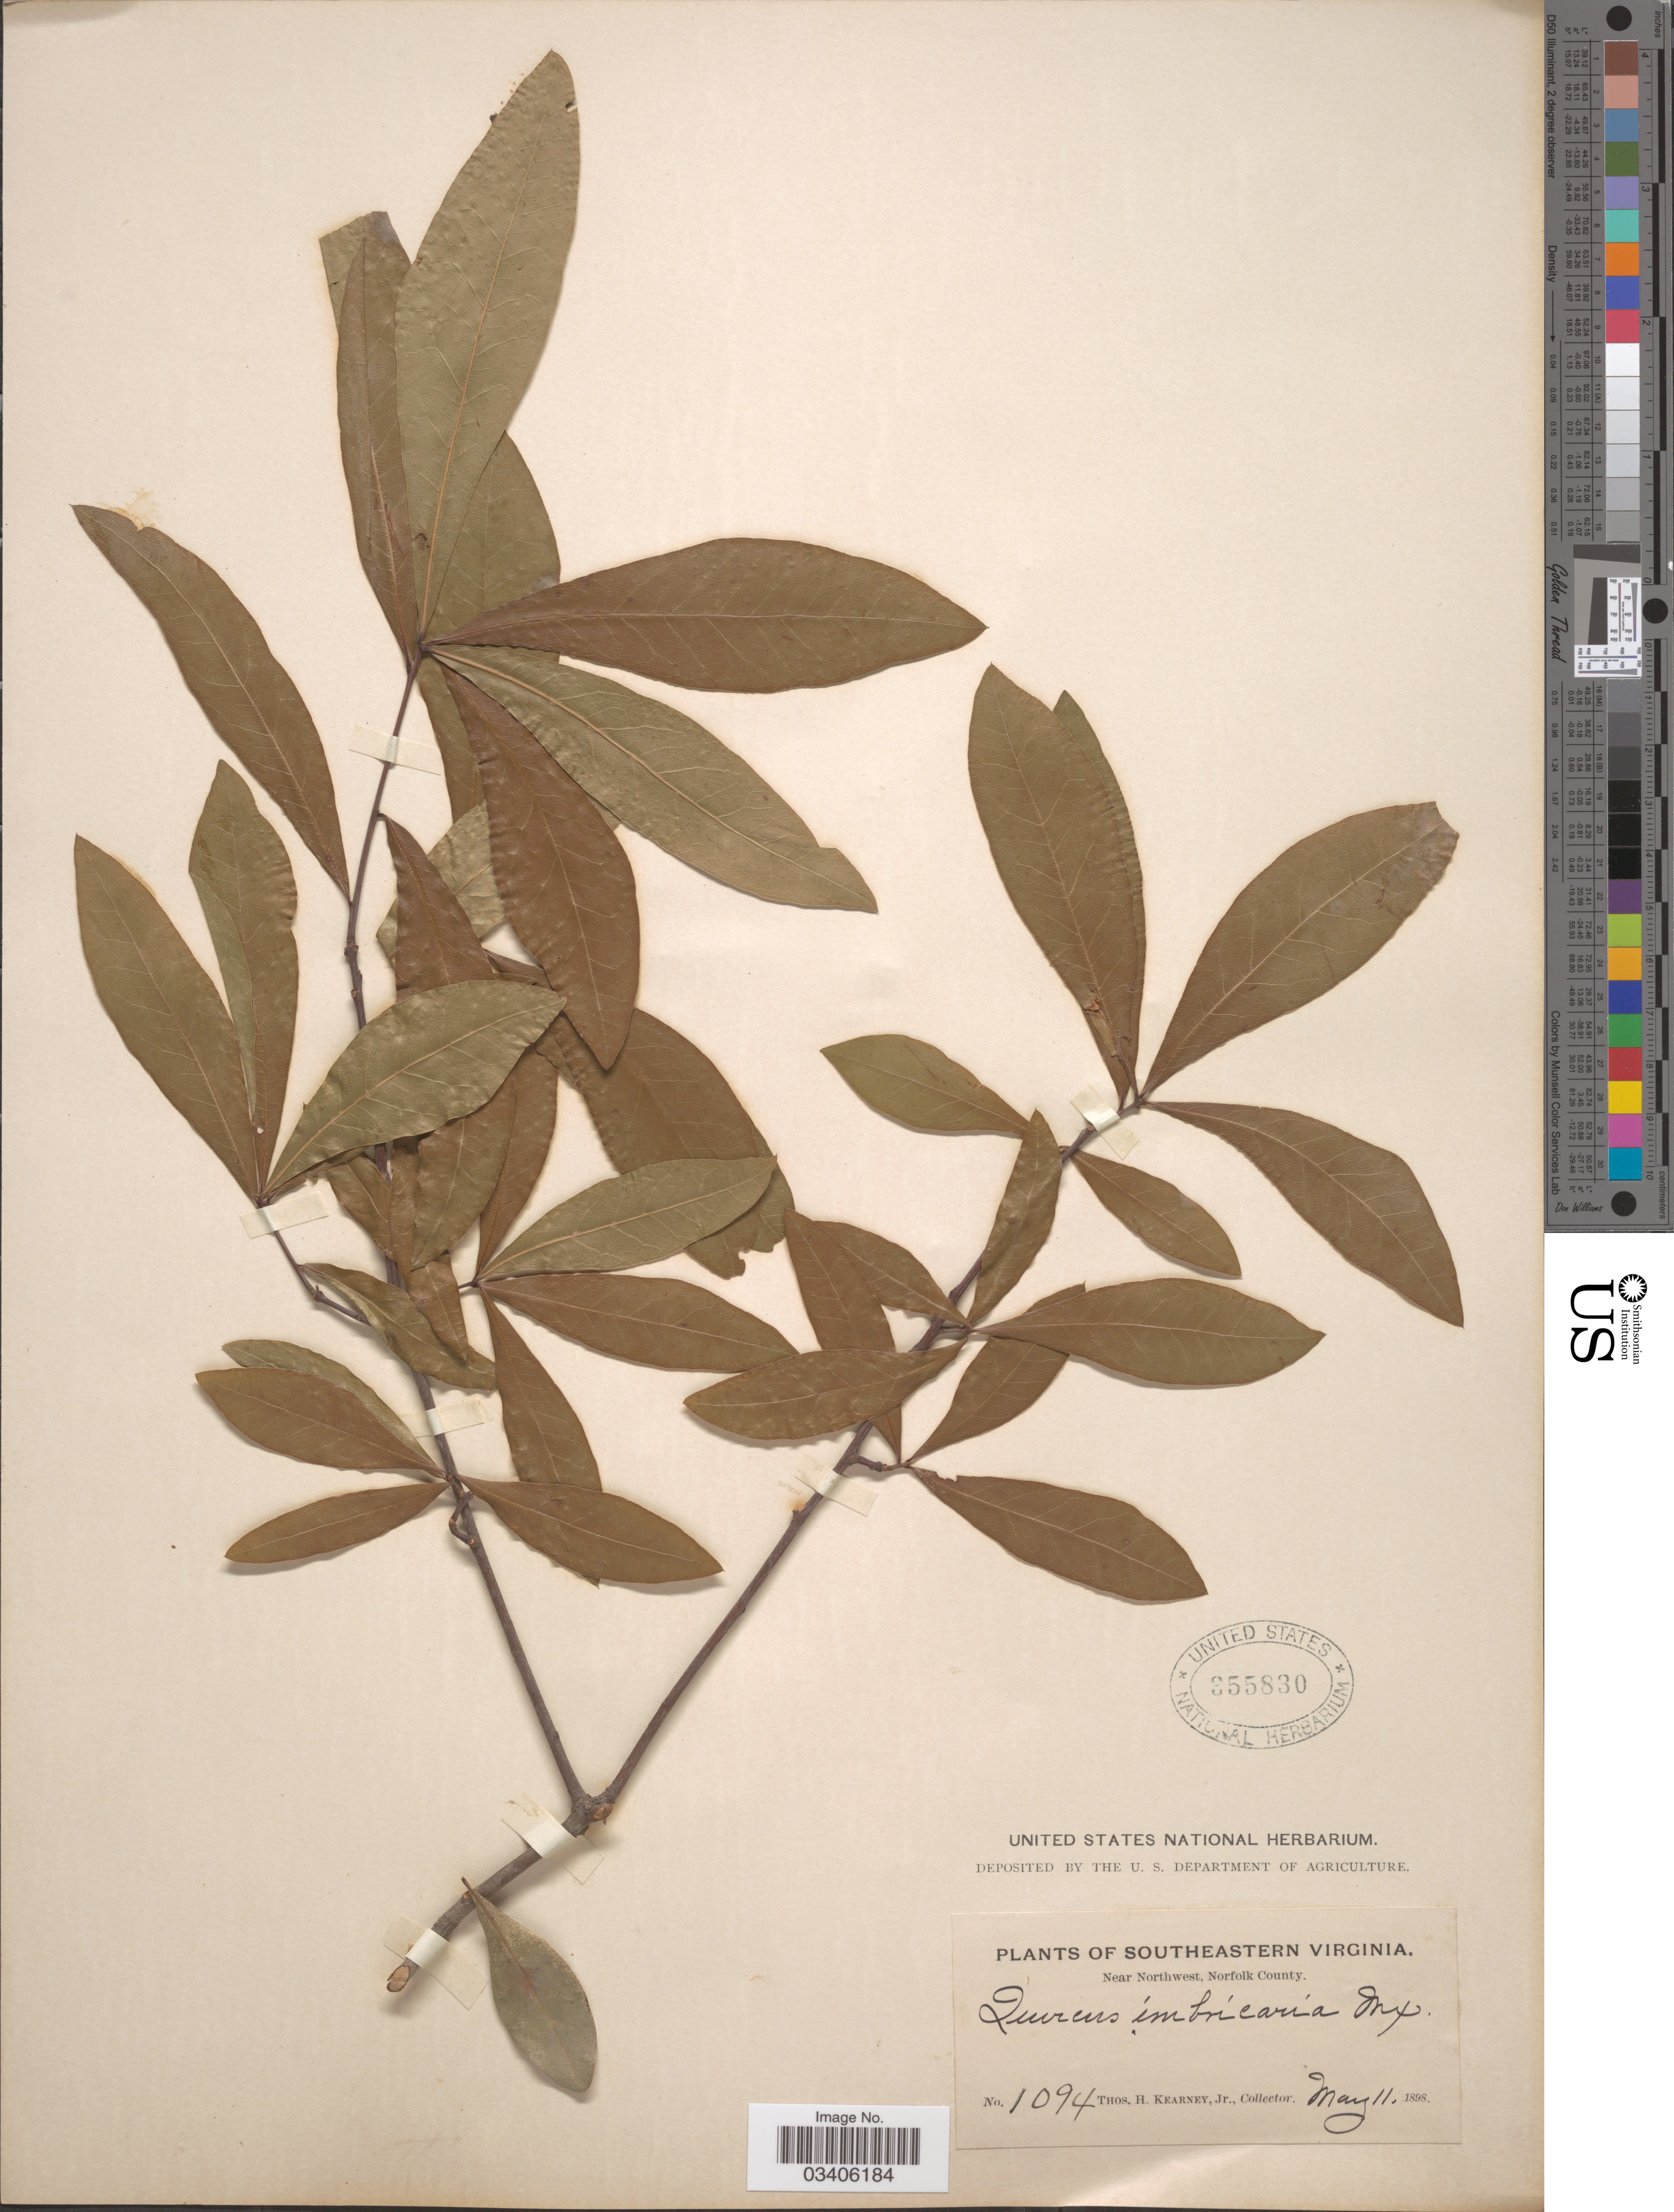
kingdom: Plantae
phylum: Tracheophyta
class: Magnoliopsida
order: Fagales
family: Fagaceae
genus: Quercus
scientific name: Quercus laurifolia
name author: Michx.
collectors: T. H. Kearney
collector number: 1094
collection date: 1898-05-11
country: United States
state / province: Virginia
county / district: City of Chesapeake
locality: Southeastern Virginia. Near Northwest, Norfolk County.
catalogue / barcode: US 355830